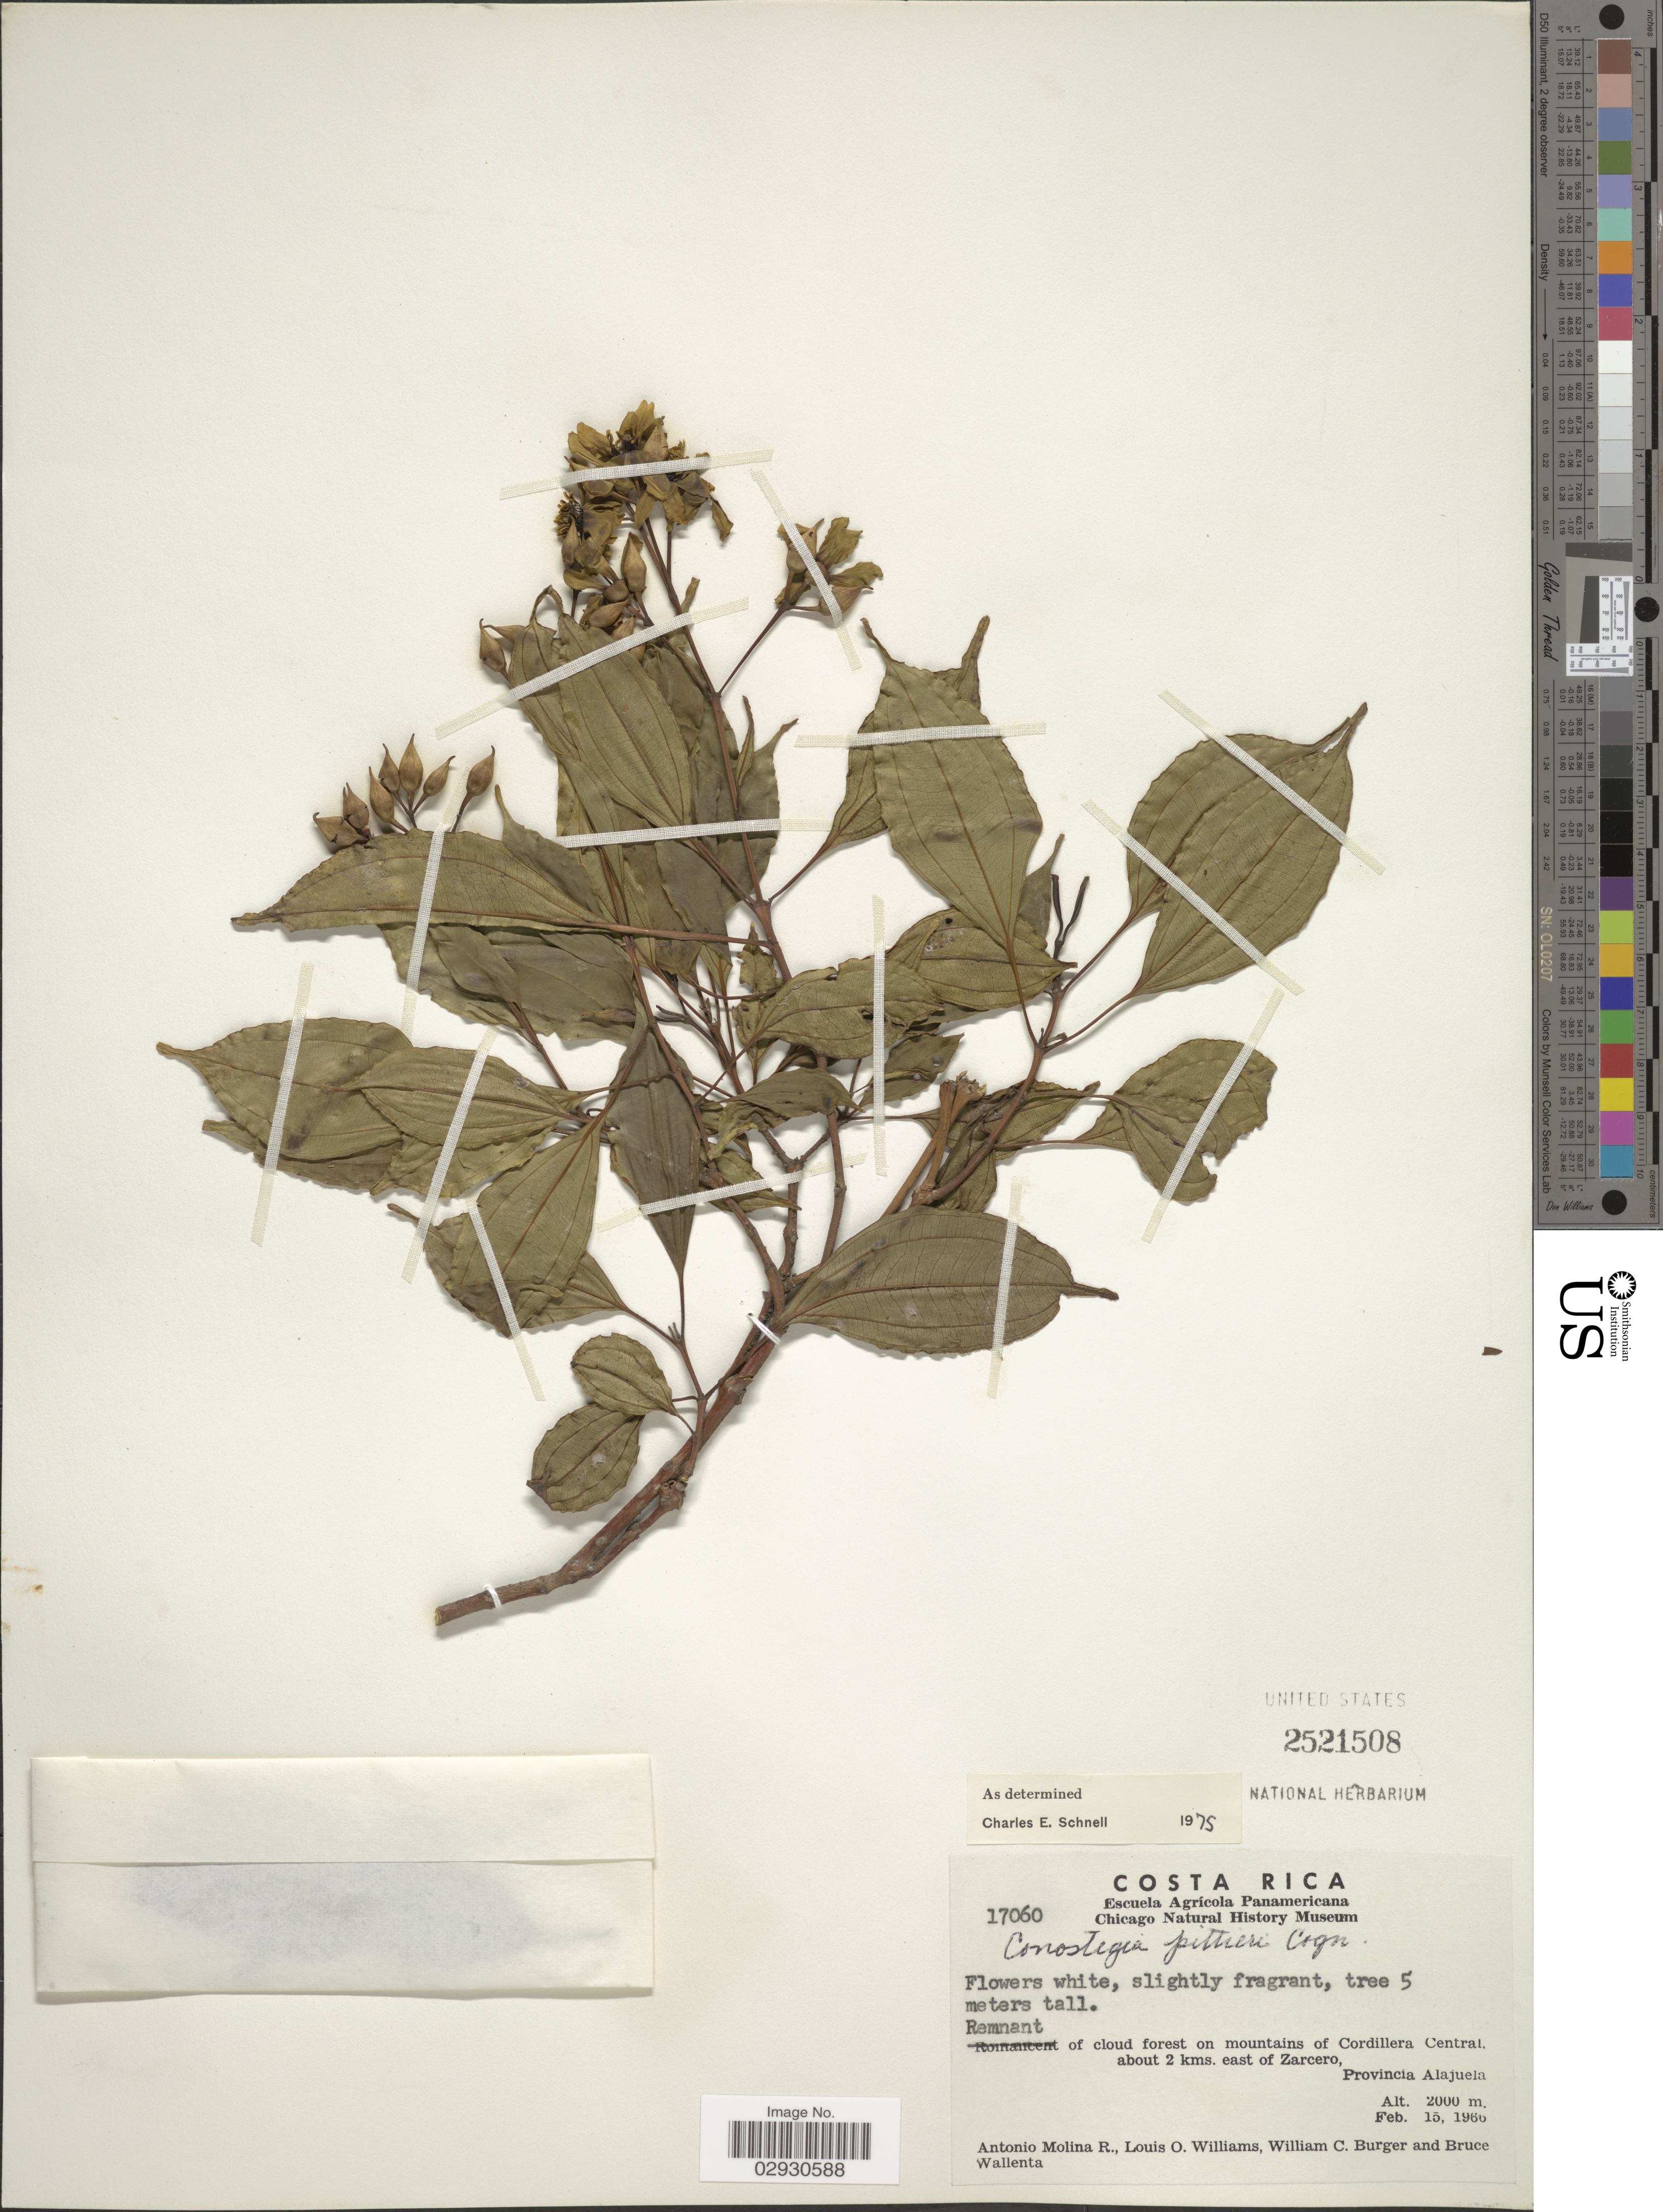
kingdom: Plantae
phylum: Tracheophyta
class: Magnoliopsida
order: Myrtales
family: Melastomataceae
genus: Conostegia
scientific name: Conostegia pittieri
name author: Cogn.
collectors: A. Molina R., L. O. Williams, W. Burger & B. Wallenta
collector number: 17060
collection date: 1966-02-15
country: Costa Rica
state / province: Alajuela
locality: Remnant of cloud forest on mountains of Cordillera Central, about 2 kms. east of Zarcero.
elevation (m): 2000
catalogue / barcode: US 2521508